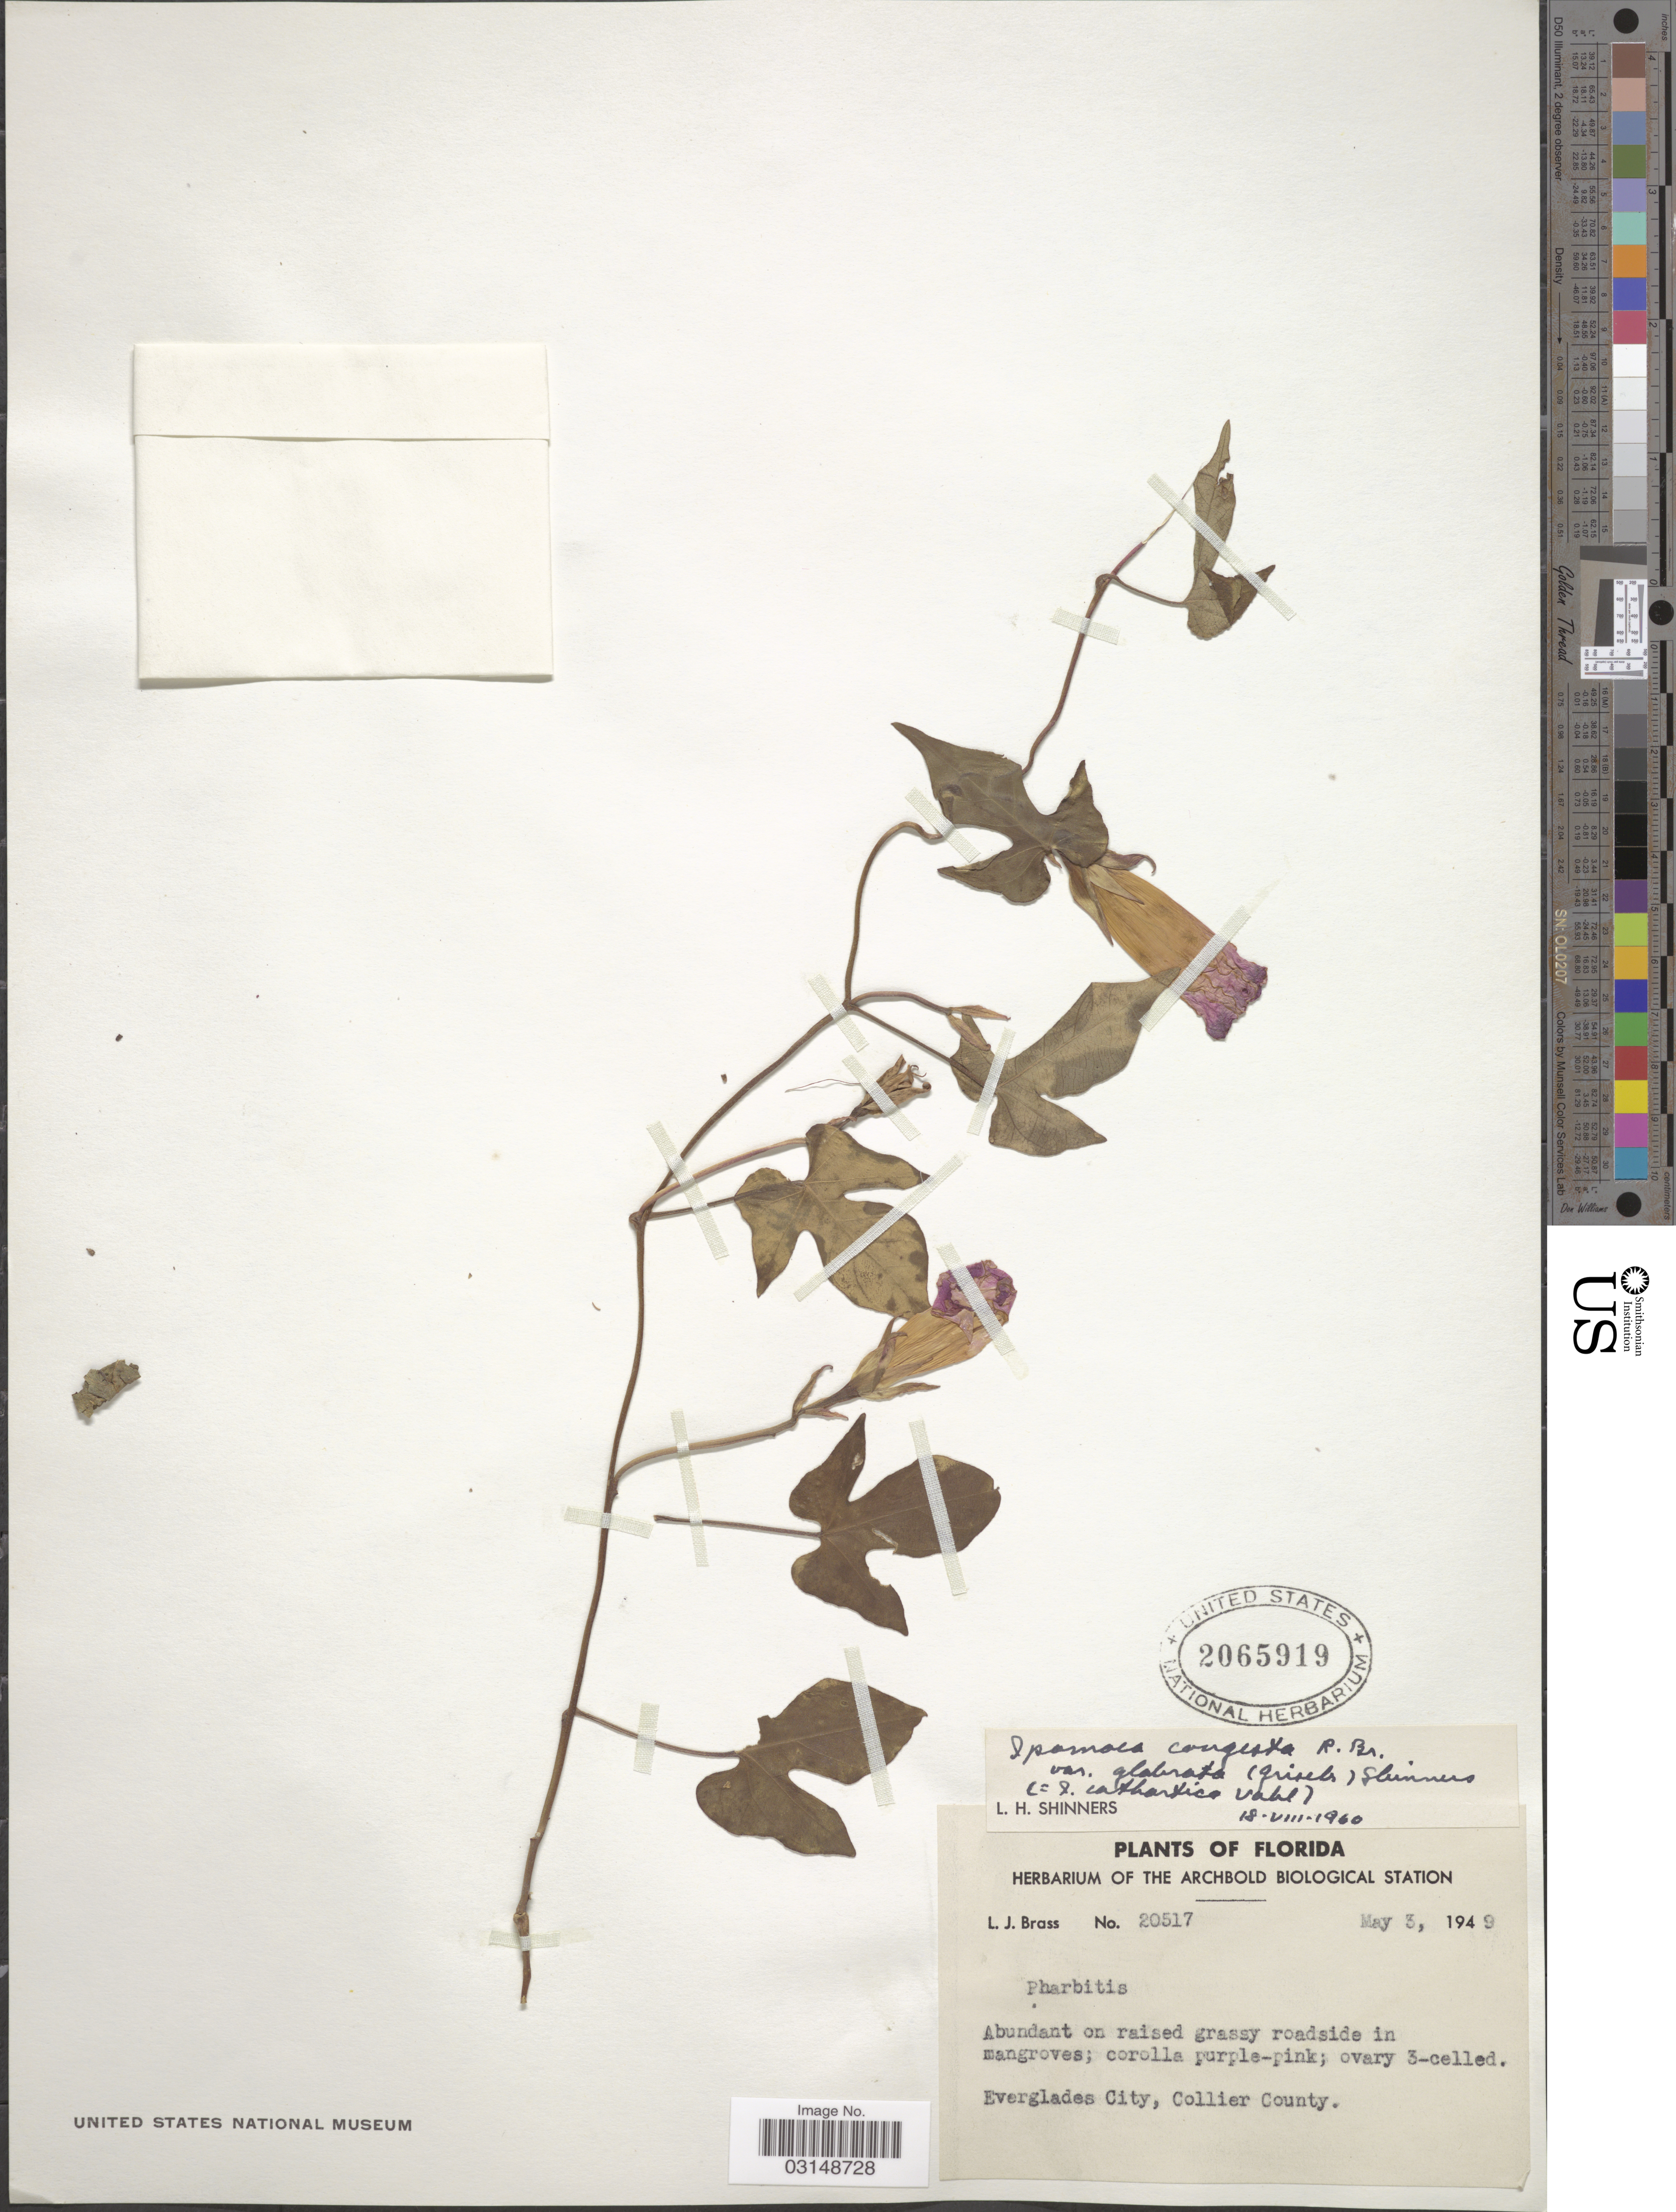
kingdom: Plantae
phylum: Tracheophyta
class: Magnoliopsida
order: Solanales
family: Convolvulaceae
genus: Ipomoea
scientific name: Ipomoea indica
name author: (Burm.) Merr.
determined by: Strong, Mark T., (BOT), Smithsonian Institution - National Museum of Natural History (UNITED STATES)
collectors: L. J. Brass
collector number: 20517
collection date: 1949-05-03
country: United States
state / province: Florida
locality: Everglades City, Collier County.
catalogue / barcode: US 2065919